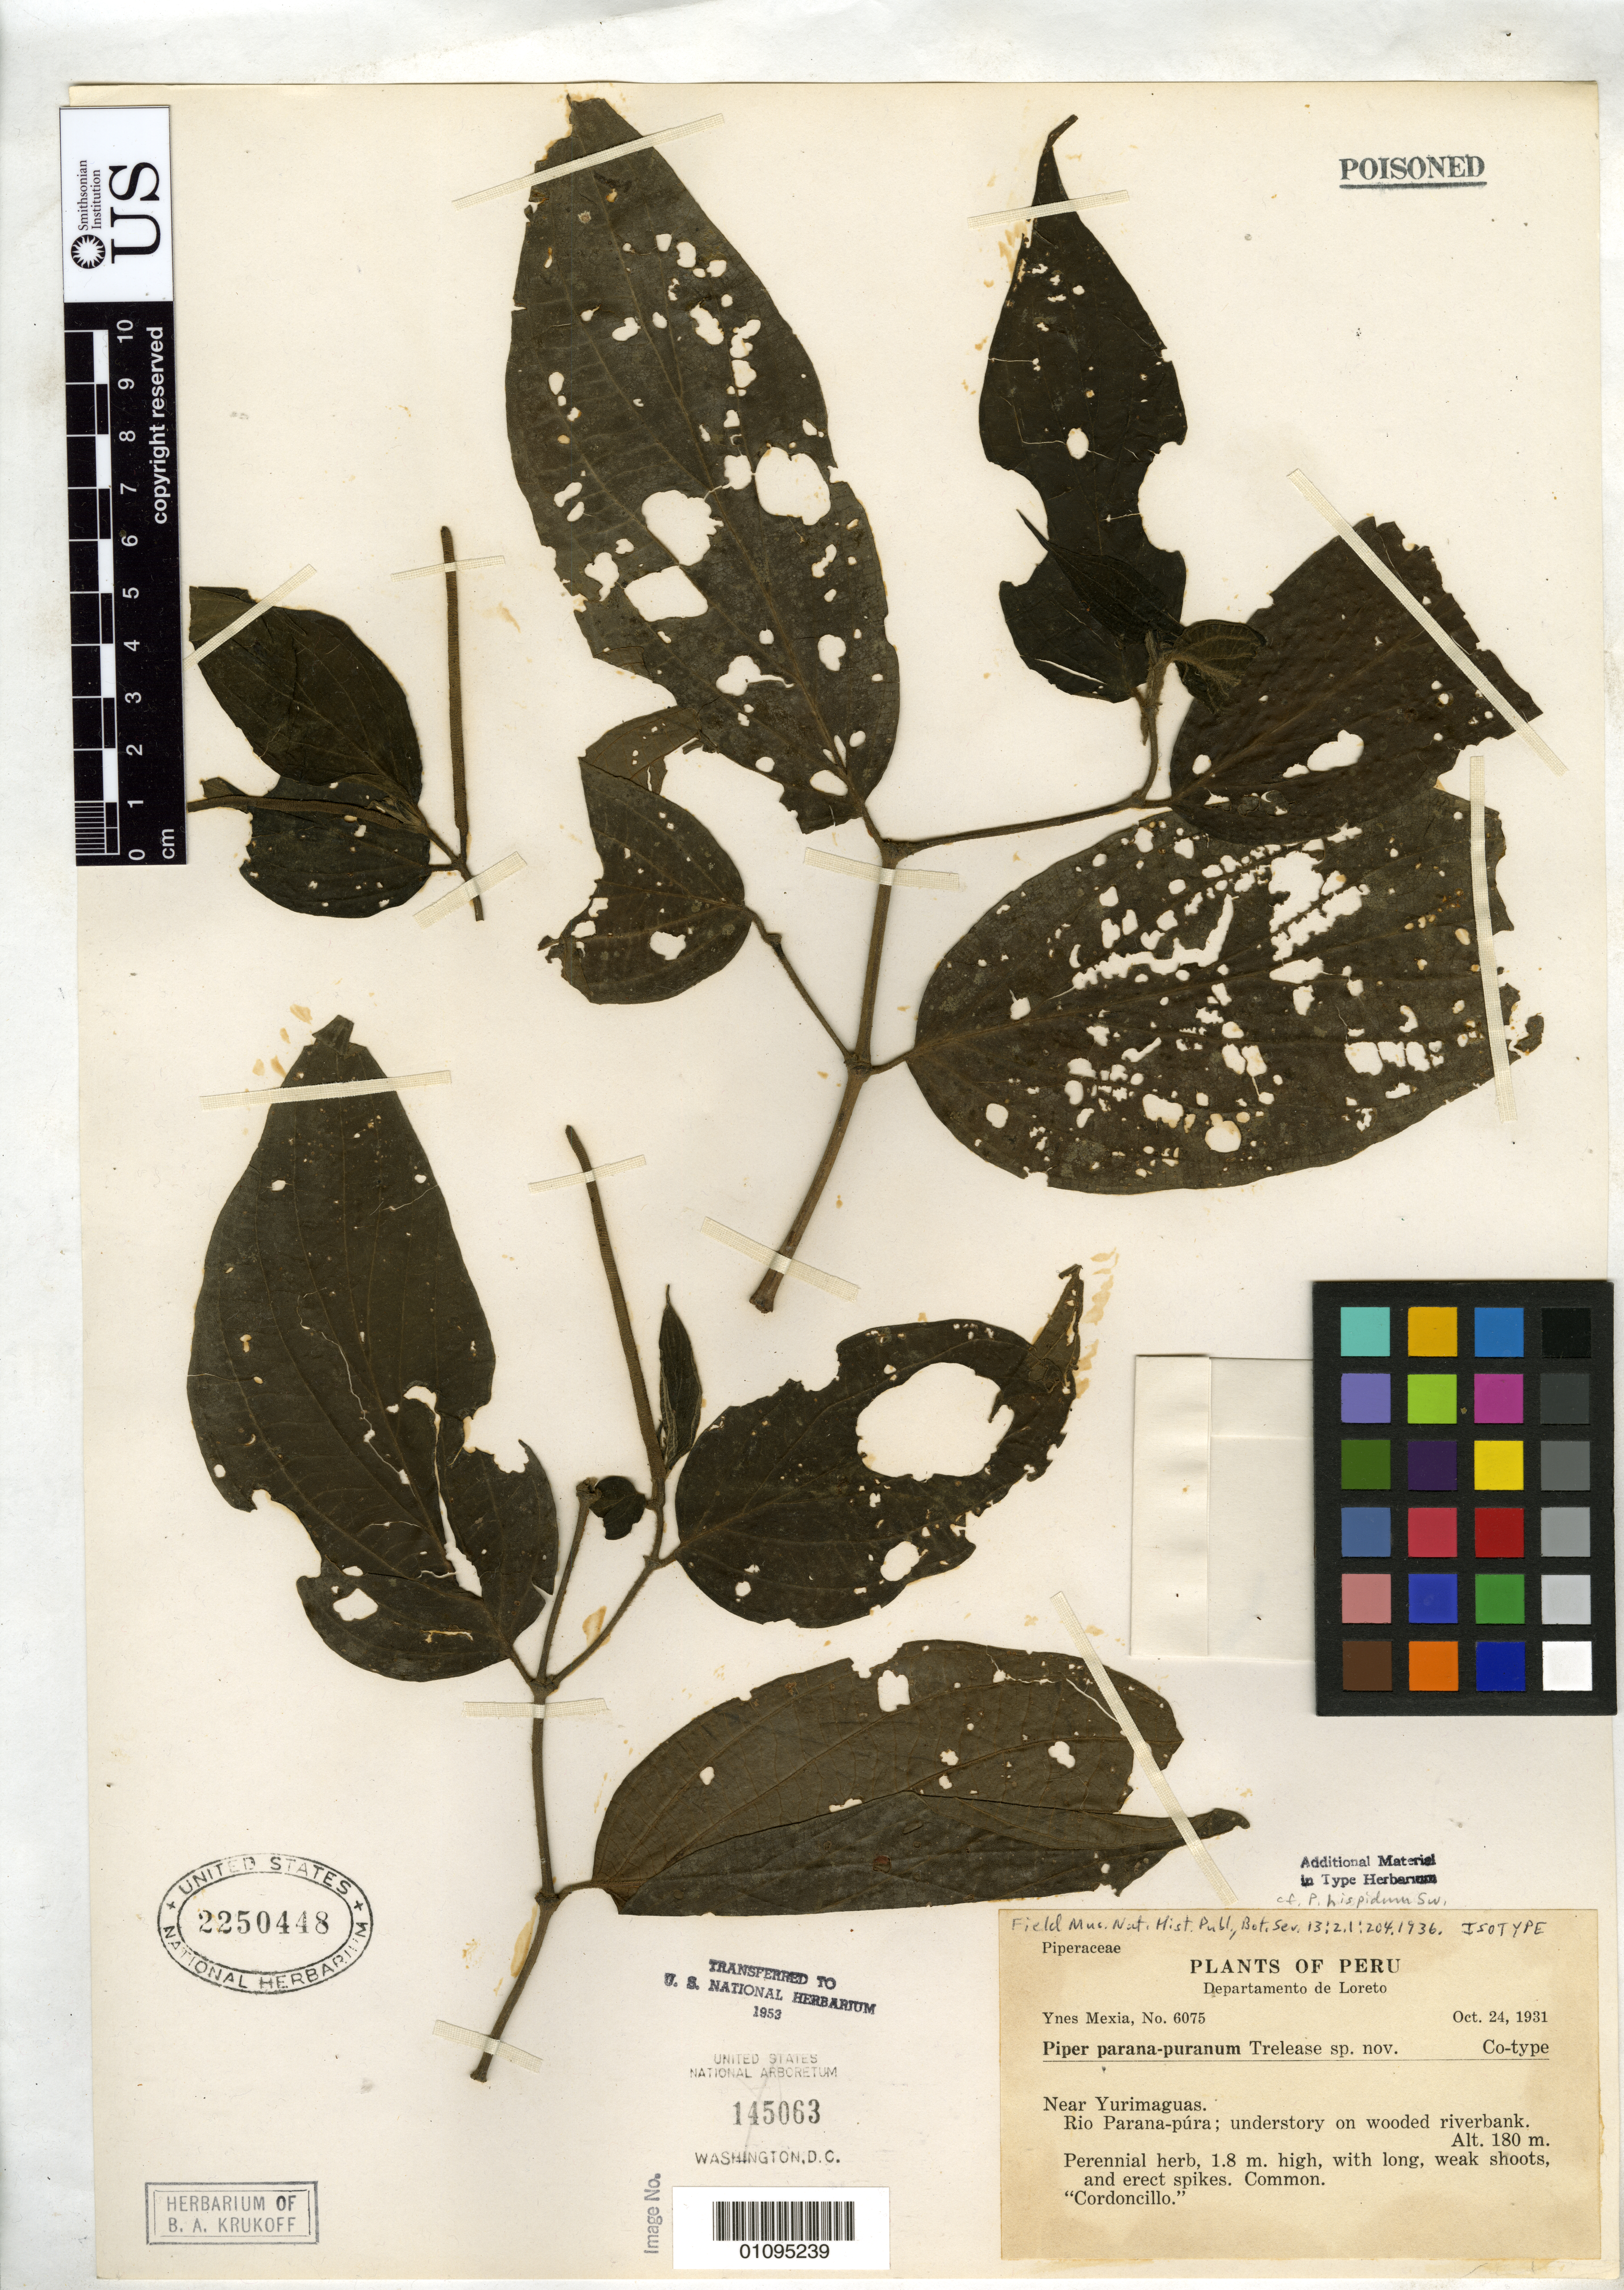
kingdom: Plantae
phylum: Tracheophyta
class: Magnoliopsida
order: Piperales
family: Piperaceae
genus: Piper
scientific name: Piper paranapuranum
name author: Trel. in J.F. Macbr.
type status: Isotype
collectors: Y. Mexia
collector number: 6075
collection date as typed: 24 Oct 1931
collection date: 1931-10-24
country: Peru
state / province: Loreto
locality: Rio Parana-Pura, near Yurimaguas.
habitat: Understory on wooded riverbank.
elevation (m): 180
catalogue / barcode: US 2250448